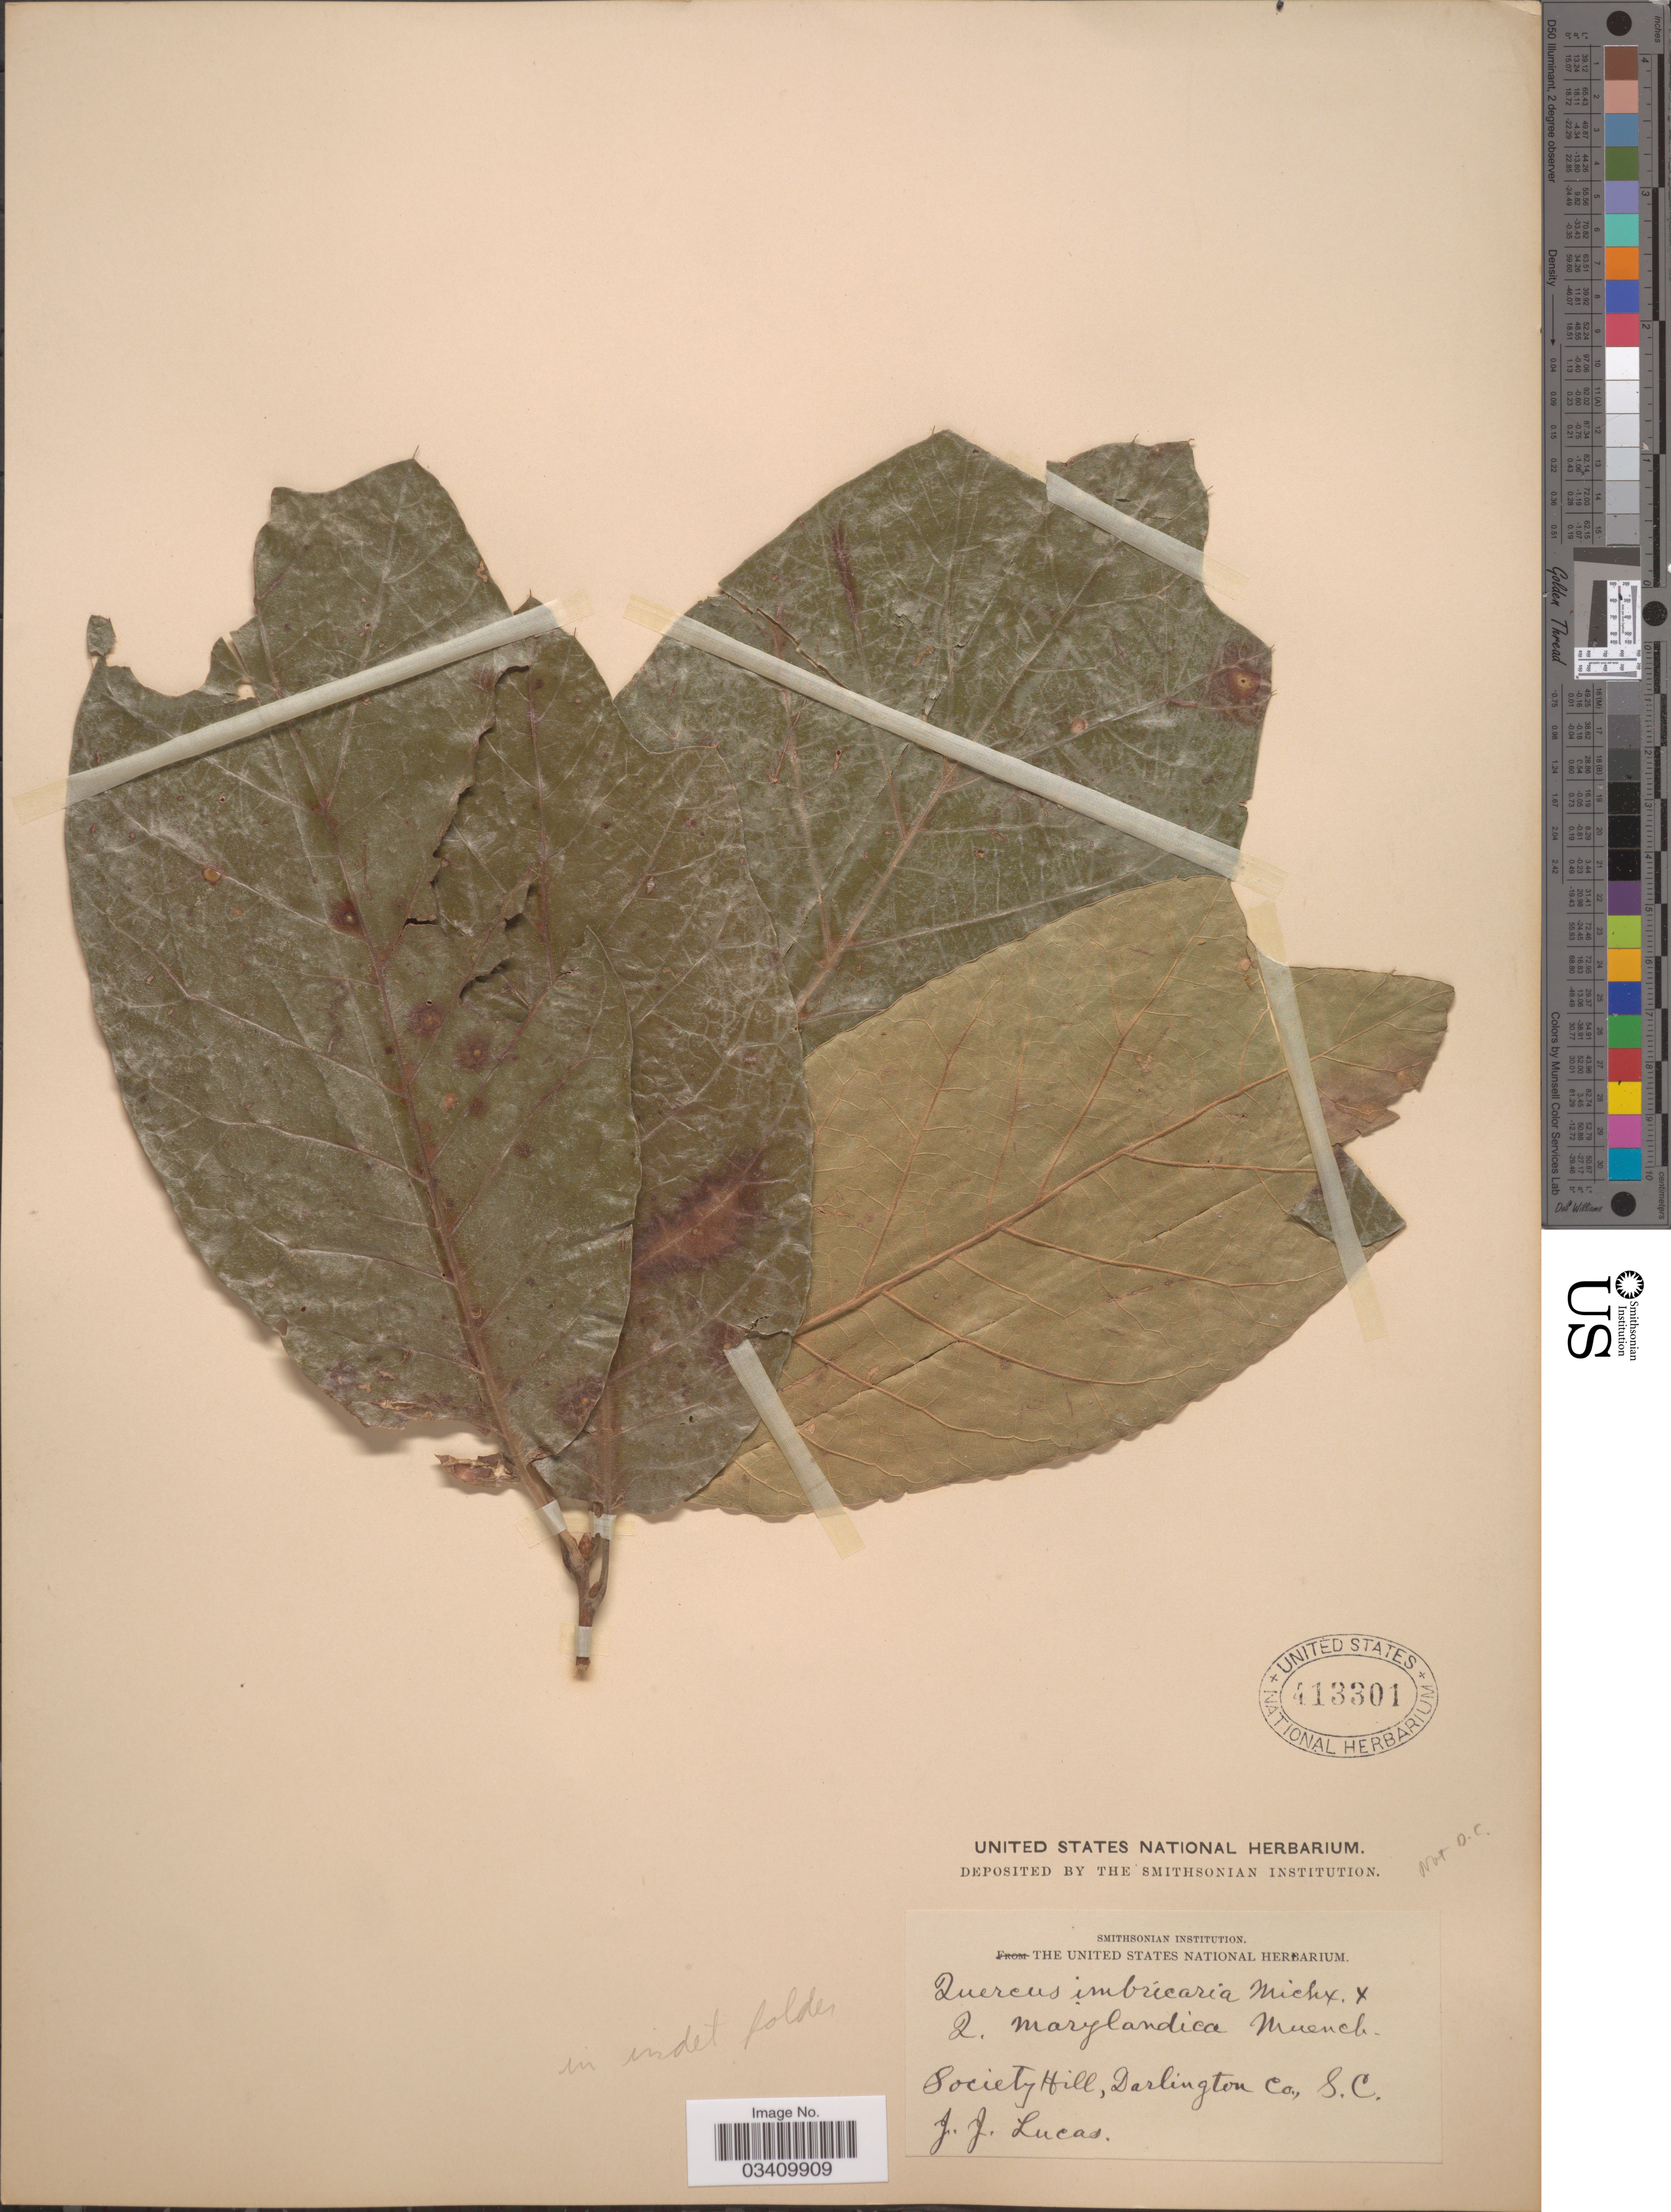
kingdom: Plantae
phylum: Tracheophyta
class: Magnoliopsida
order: Fagales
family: Fagaceae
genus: Quercus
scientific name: Quercus sp.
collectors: J. Lucas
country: United States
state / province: South Carolina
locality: Society Hill, Darlington Co.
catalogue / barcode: US 413301